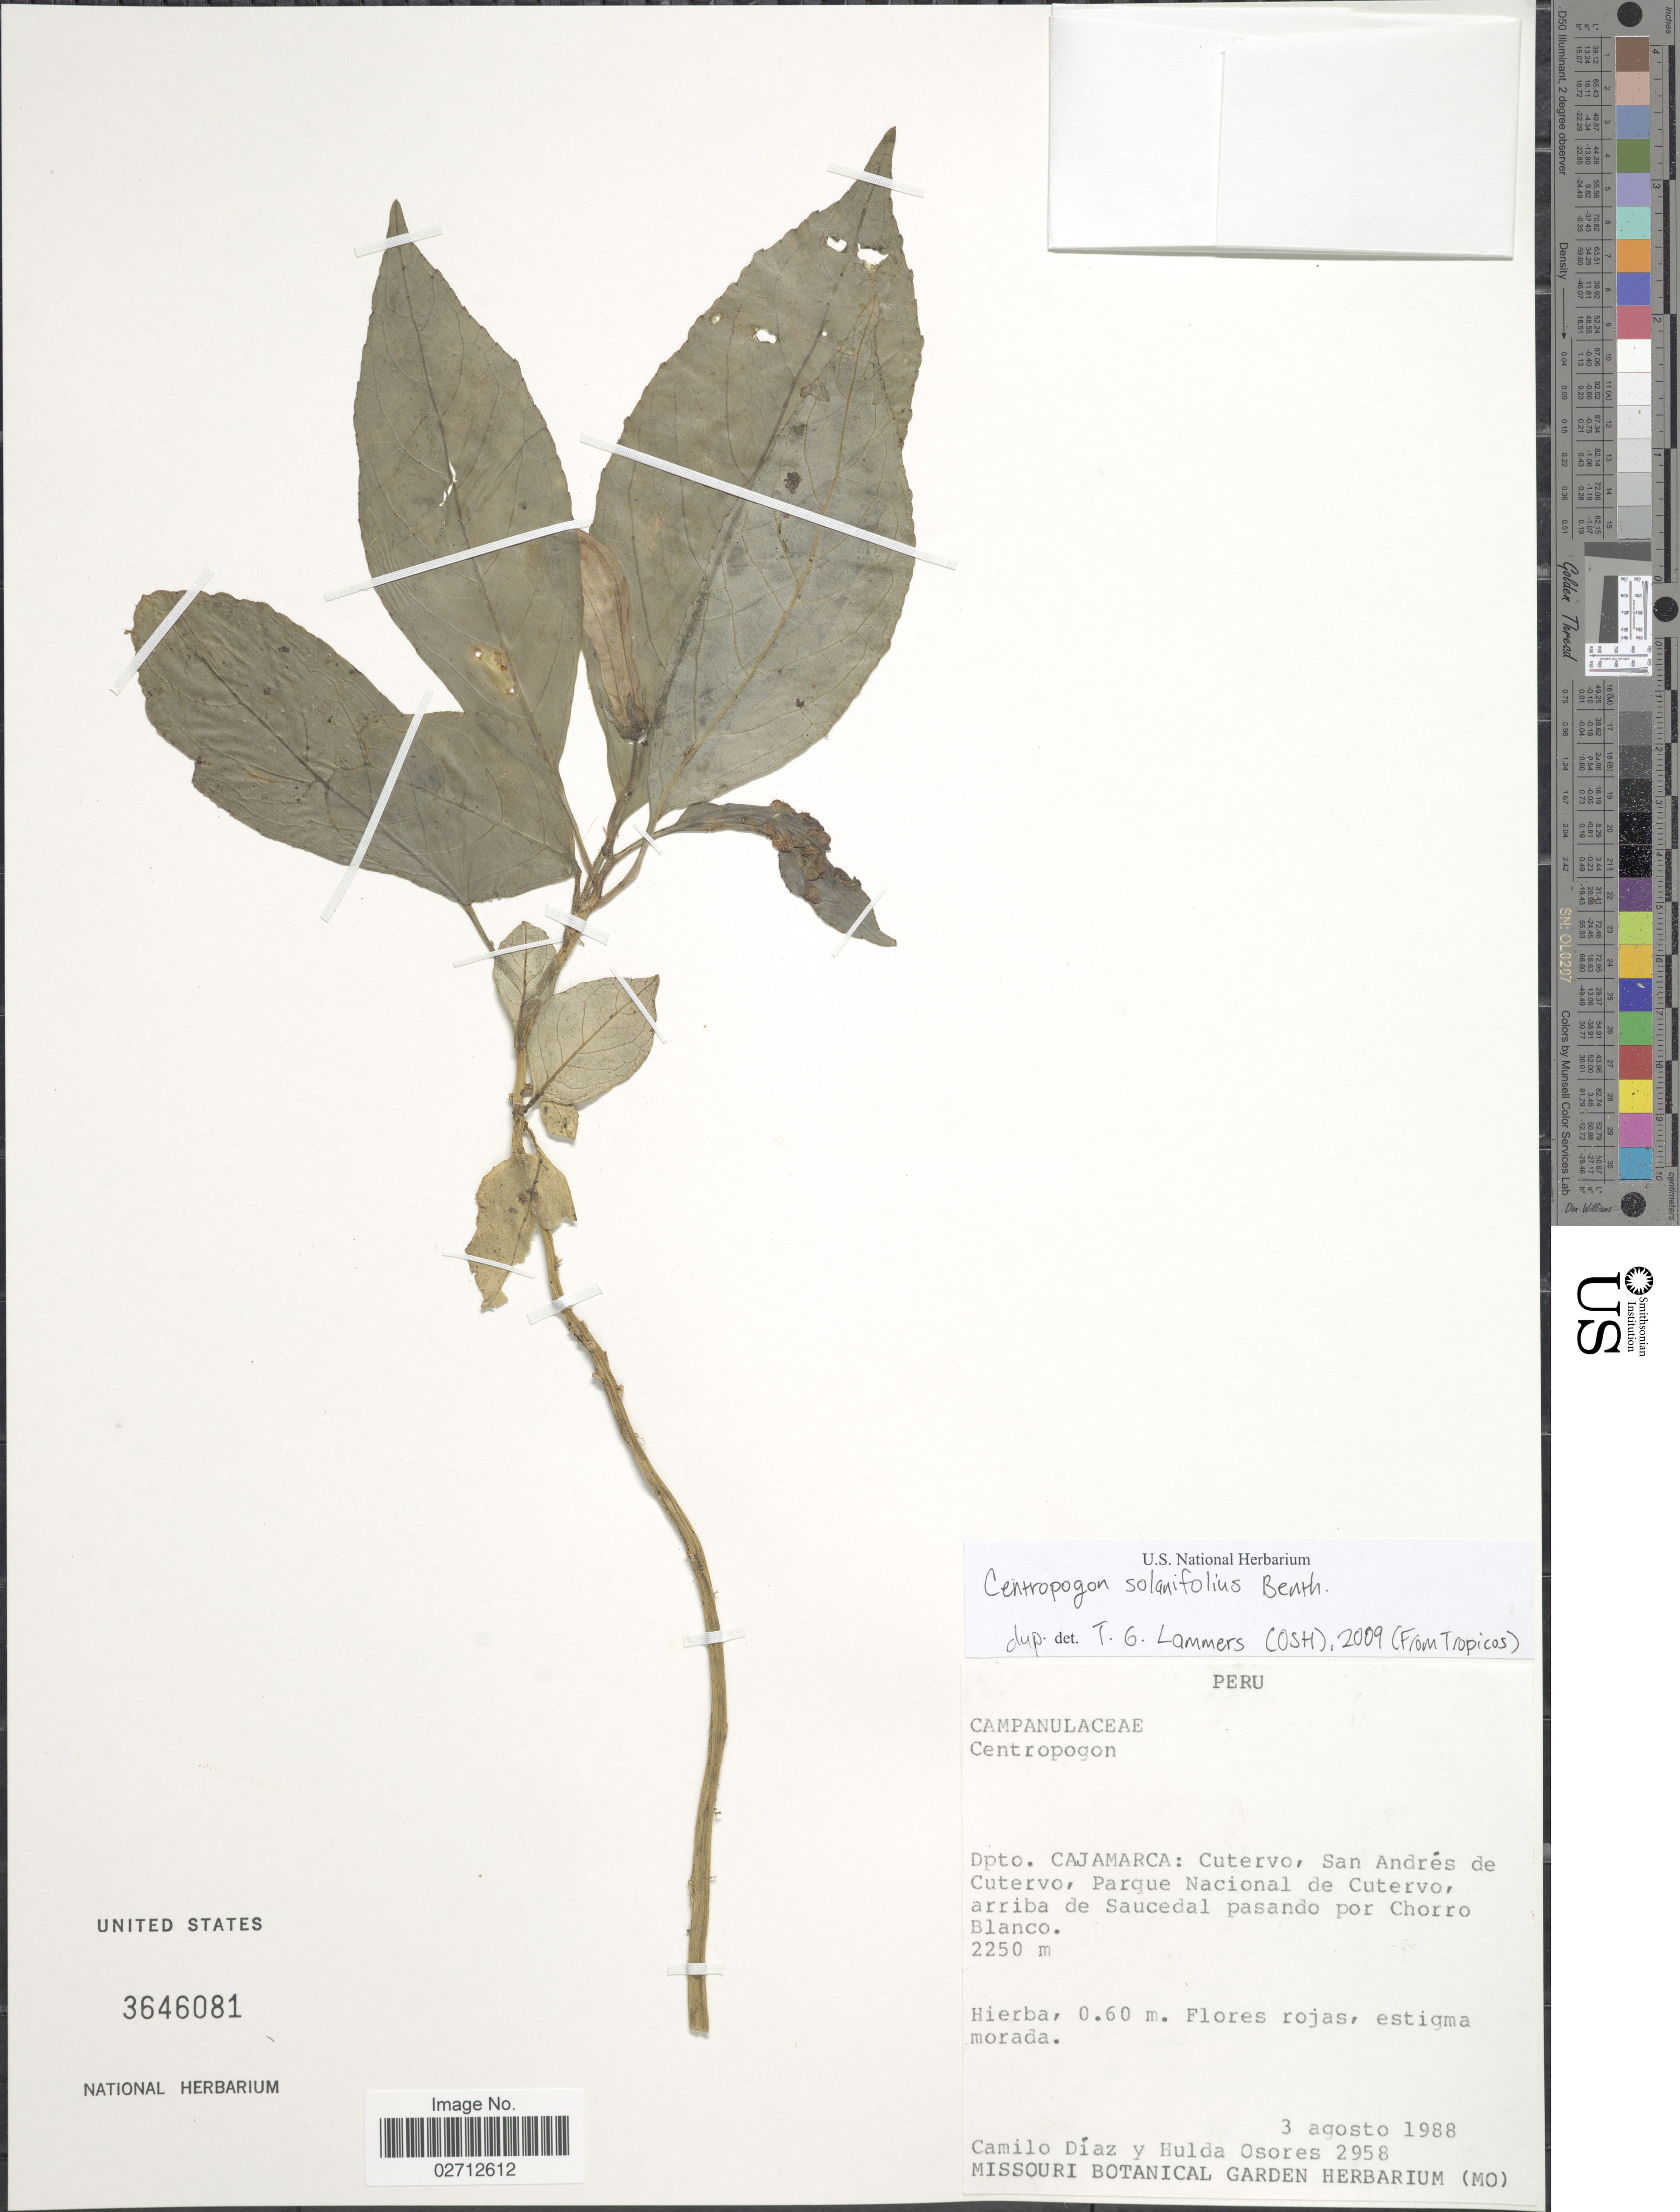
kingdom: Plantae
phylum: Tracheophyta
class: Magnoliopsida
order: Asterales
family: Campanulaceae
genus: Centropogon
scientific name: Centropogon solanifolius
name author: Benth.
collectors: C. Díaz & H. Osores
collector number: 2958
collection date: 1988-08-03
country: Peru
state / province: Cajamarca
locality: Dpto. Cajamarca: Cutervo, San Andrés de Cutervo, parque Nacional de Cutervo, arriba de Saucedal pasando por Chorro Blanco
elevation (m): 22250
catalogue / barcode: US 3646081